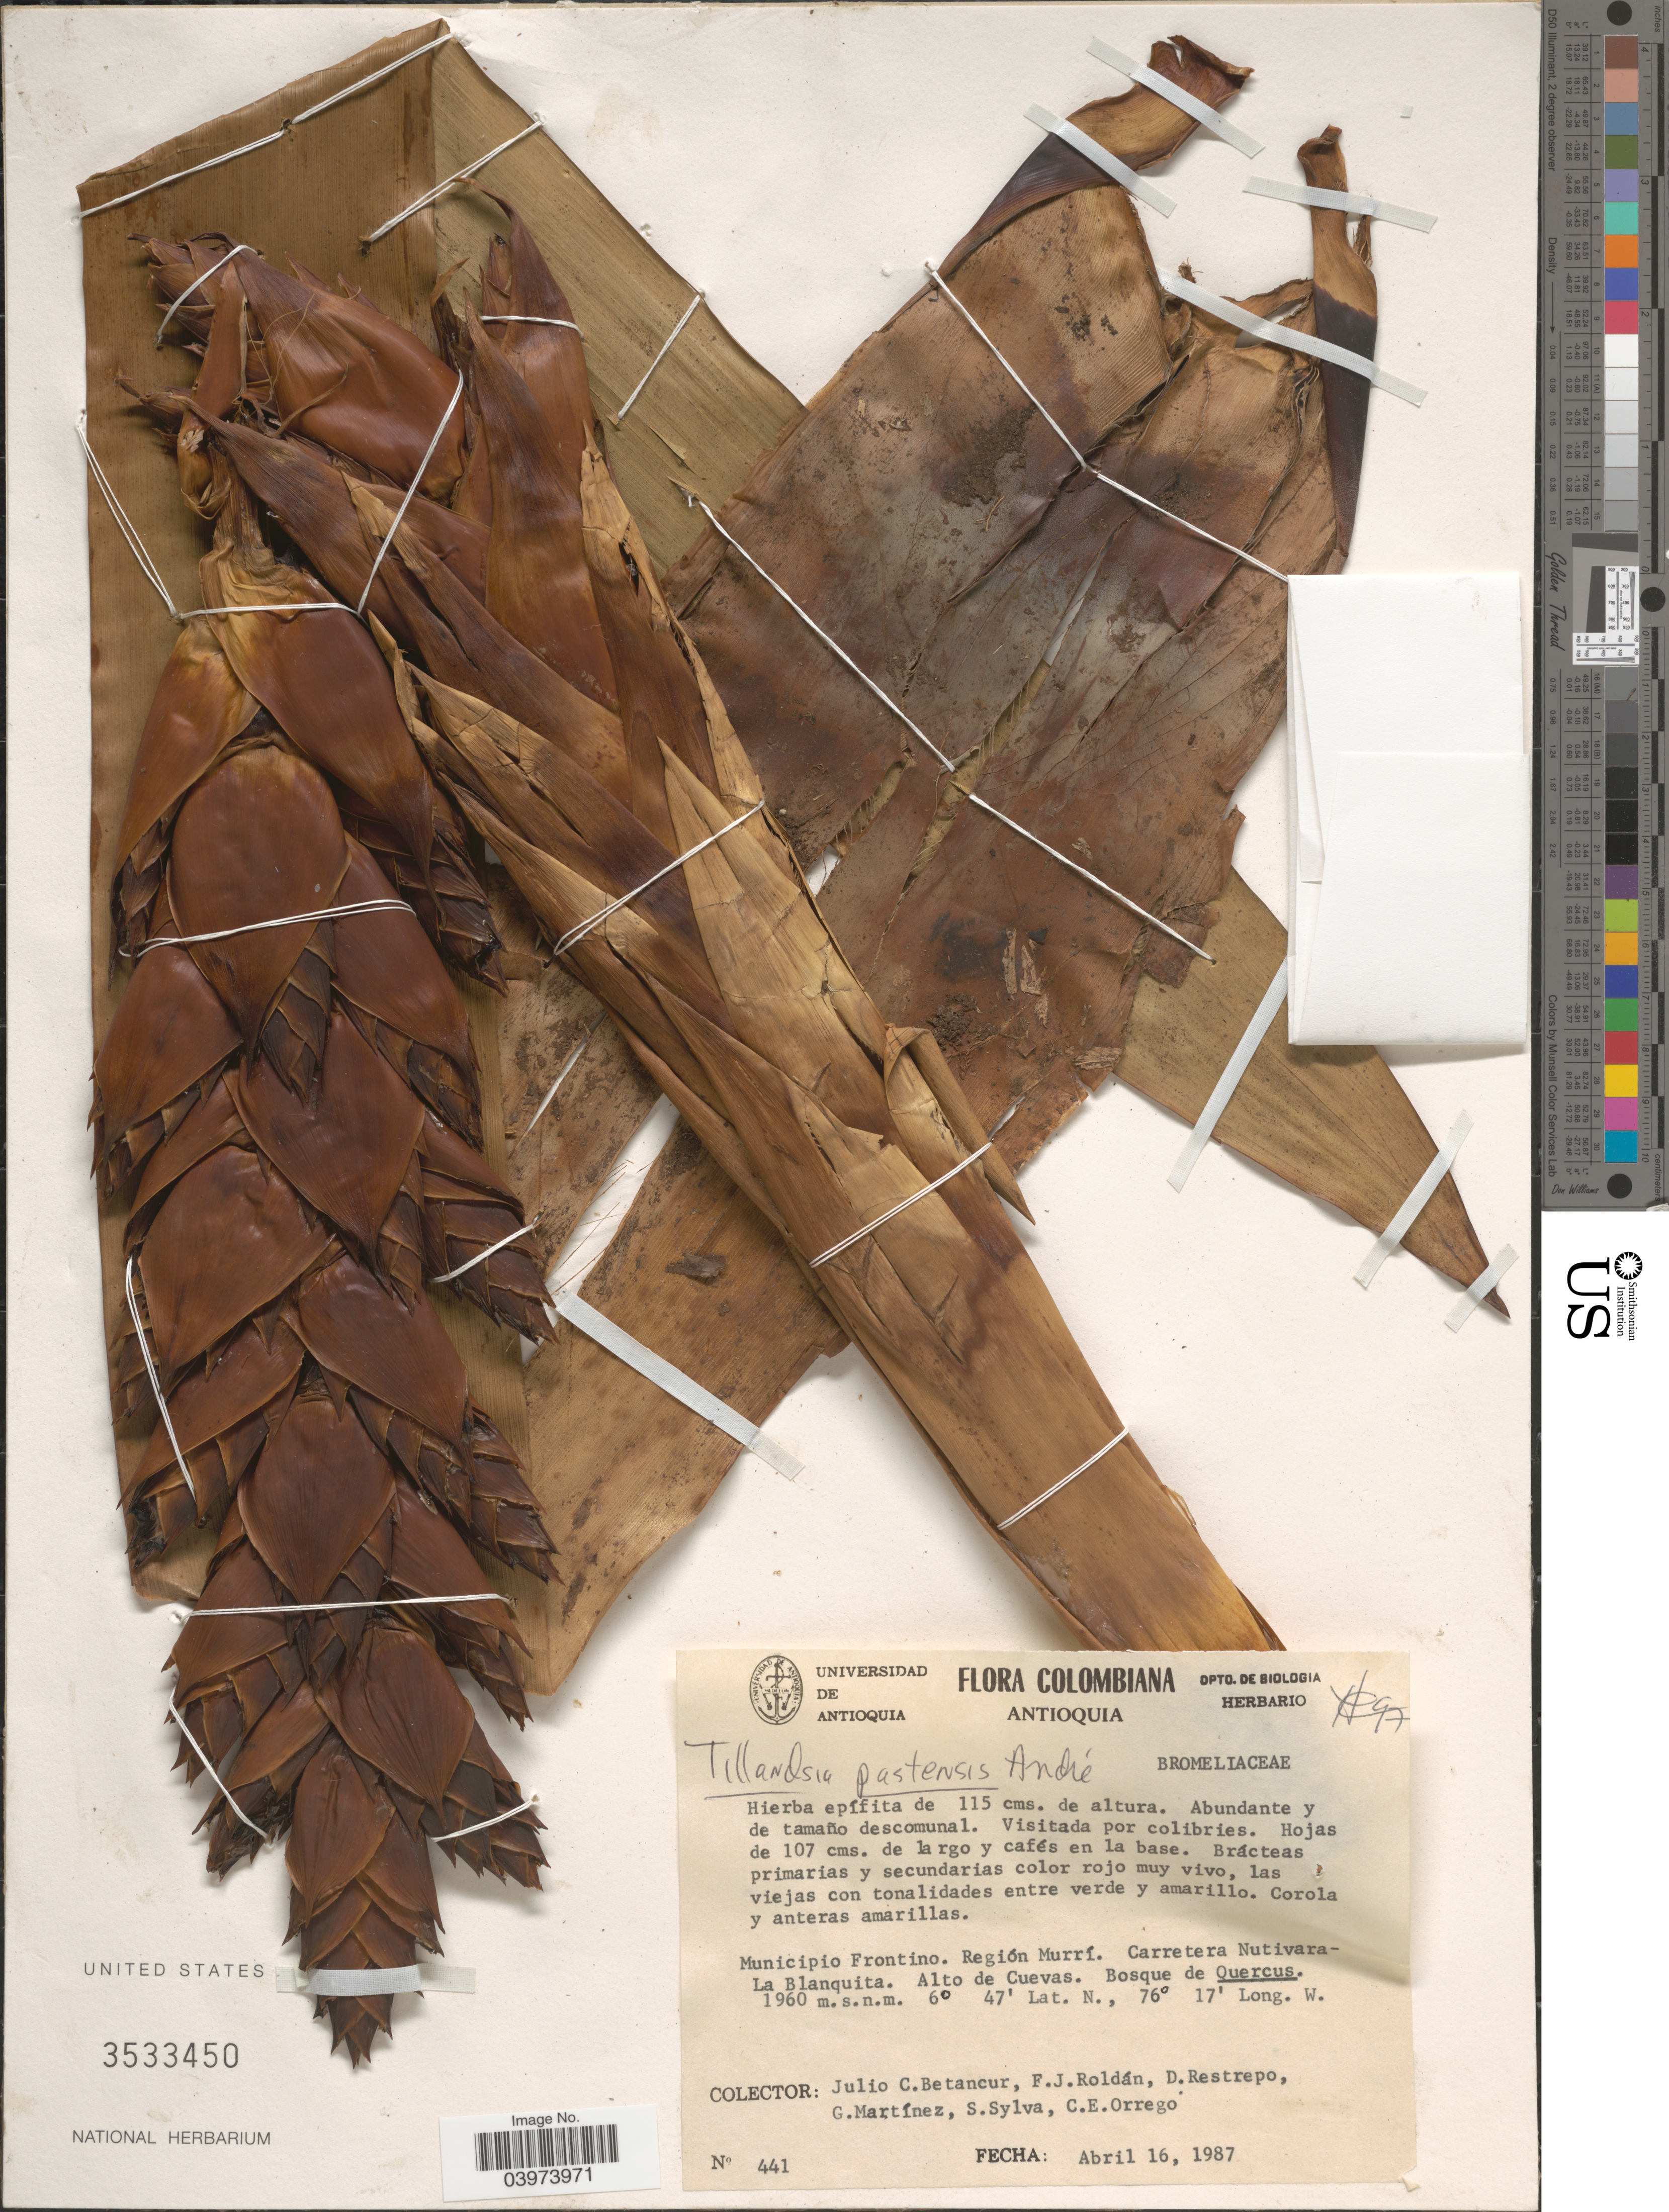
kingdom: Plantae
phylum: Tracheophyta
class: Liliopsida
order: Poales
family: Bromeliaceae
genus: Tillandsia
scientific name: Tillandsia pastensis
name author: André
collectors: J. C. Betancur, F. J. Roldán, D. Restrepo, G. Martinez & et al.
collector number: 441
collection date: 1987-04-16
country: Colombia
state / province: Antioquia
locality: Municipio Frontino. Región Murrí. Carretera Nutivara- La Blanquita. Alto de Cuevas.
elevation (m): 1960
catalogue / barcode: US 3533450